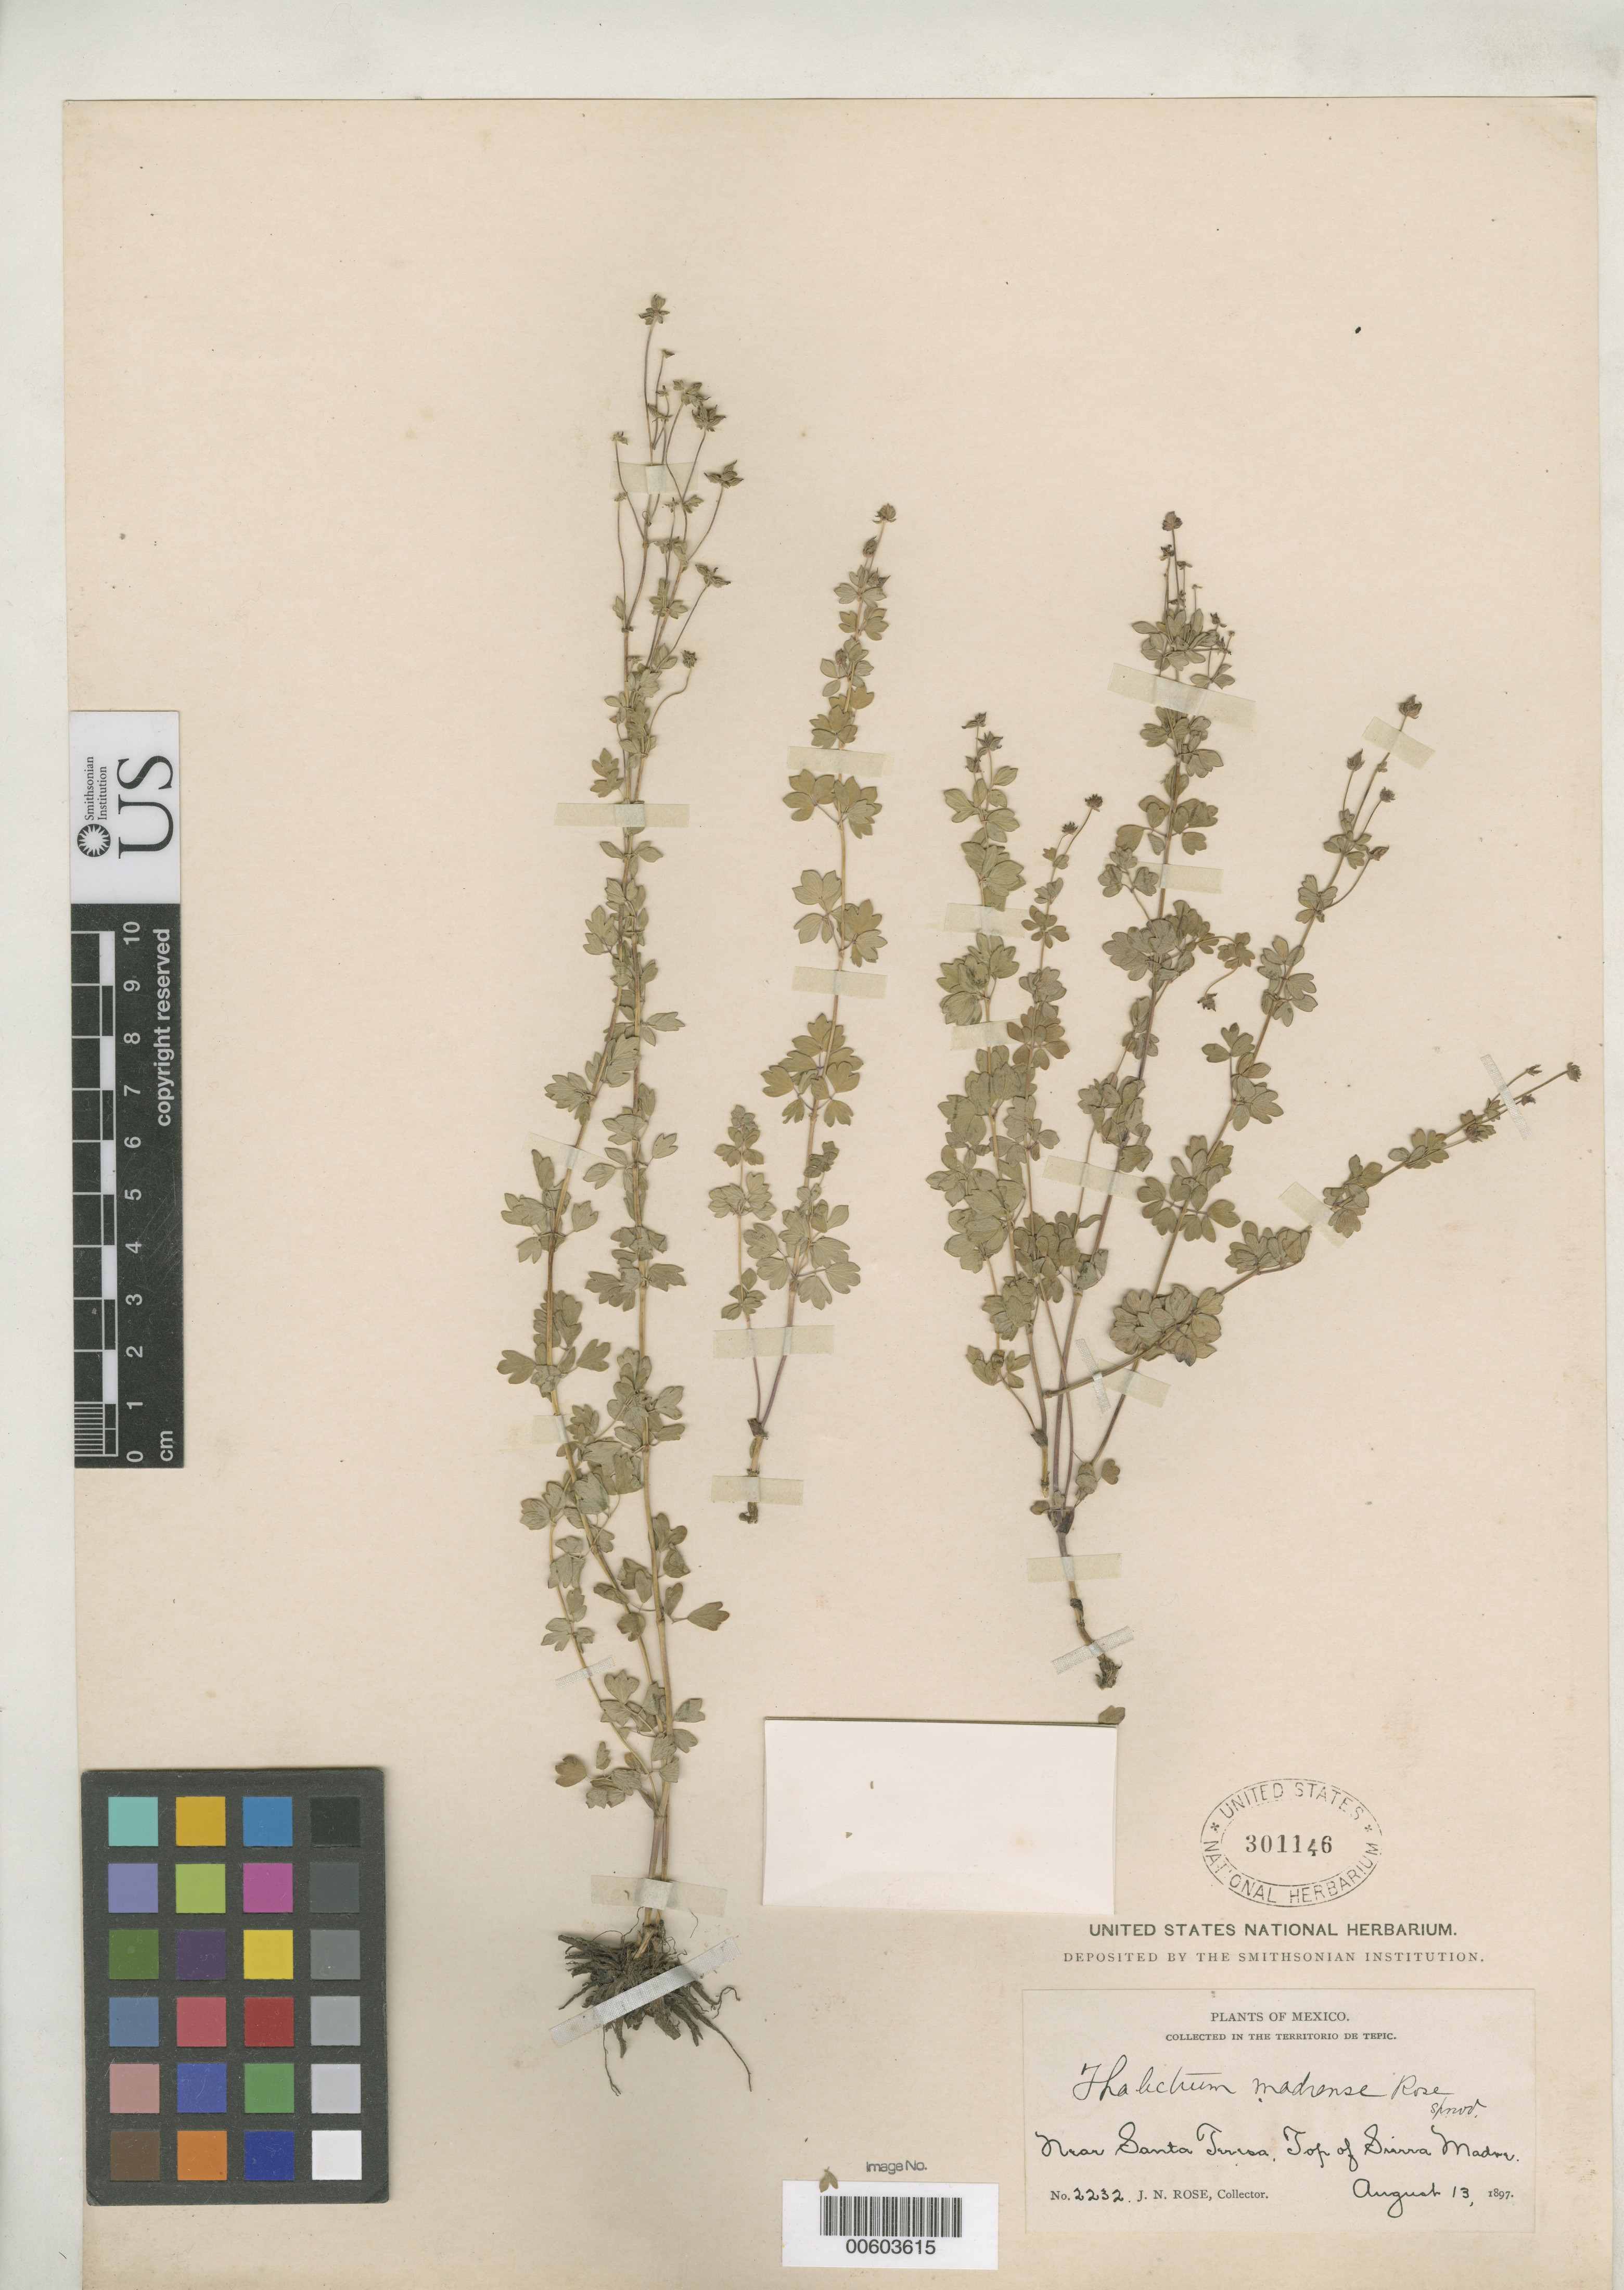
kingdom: Plantae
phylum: Tracheophyta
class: Magnoliopsida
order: Ranunculales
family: Ranunculaceae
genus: Thalictrum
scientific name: Thalictrum madrense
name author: Rose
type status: Syntype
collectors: J. N. Rose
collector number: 2232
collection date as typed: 13 Aug 1897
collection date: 1897-08-13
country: Mexico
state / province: Nayarit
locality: Near Santa Teresa, top Sierra Madre, Tepic territory.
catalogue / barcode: US 301146